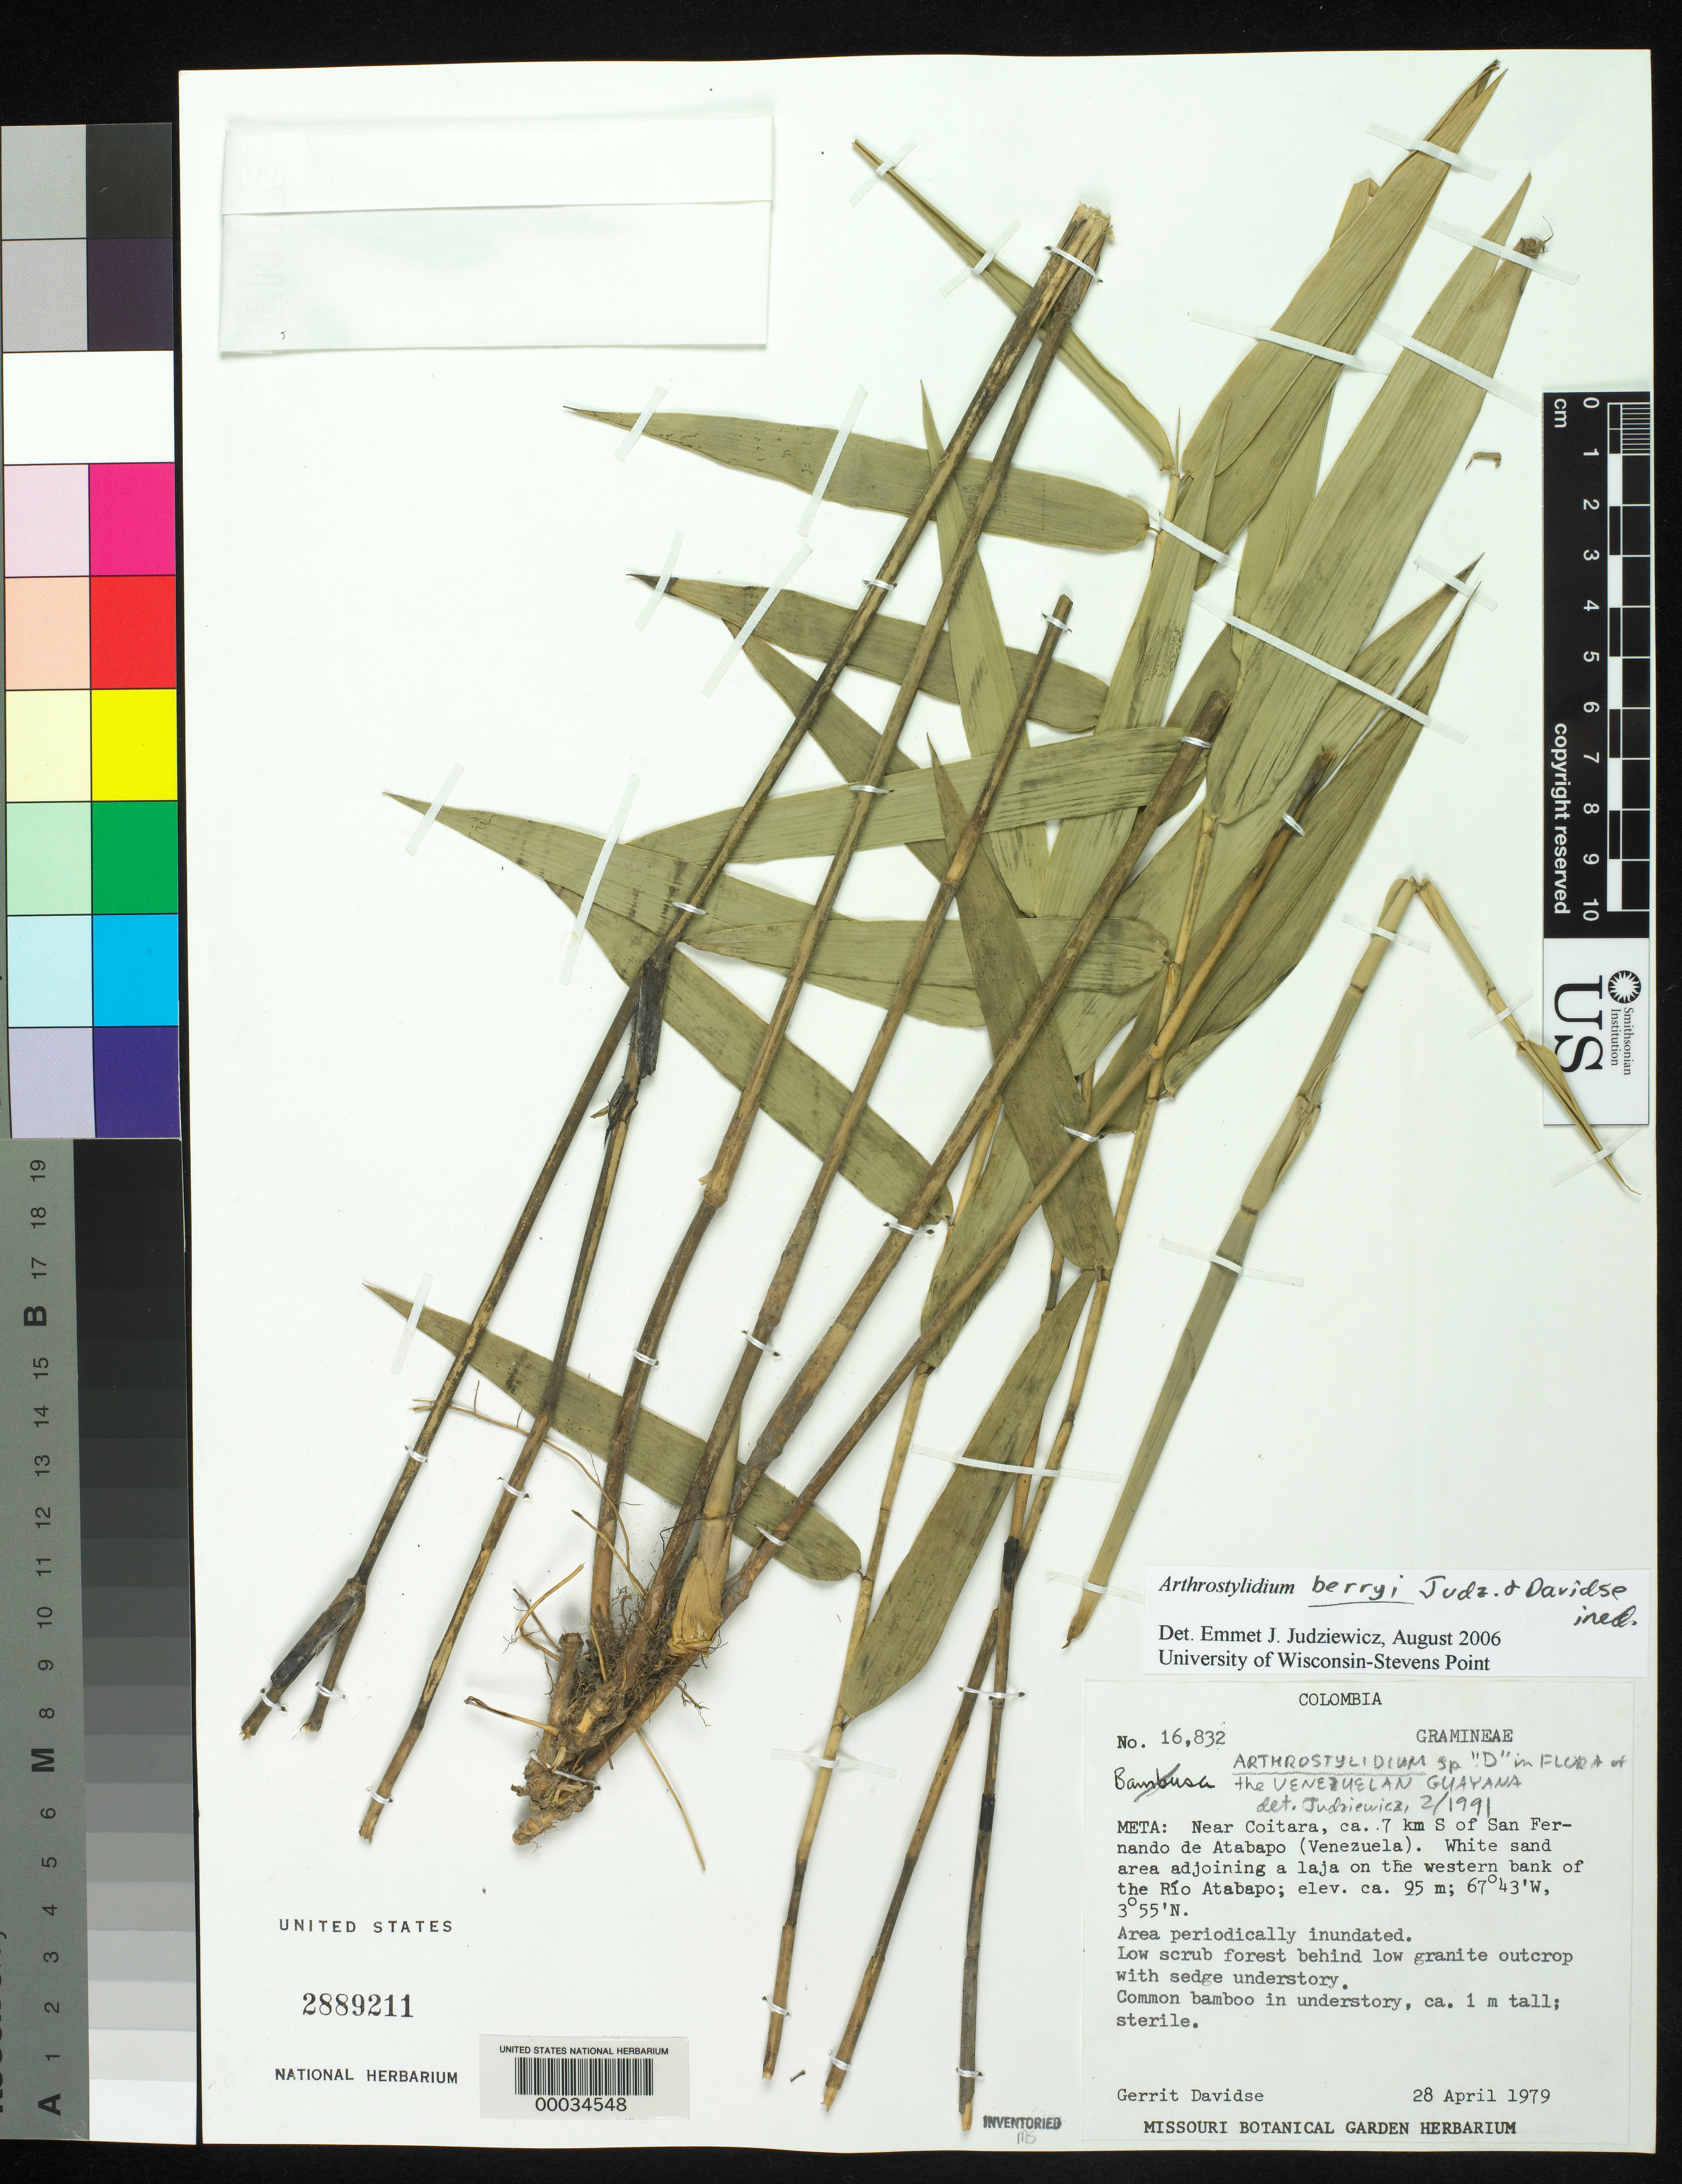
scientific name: unpublished name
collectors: G. Davidse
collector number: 16832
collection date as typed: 28 Apr 1979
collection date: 1979-04-28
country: Colombia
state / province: Meta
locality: Near Coitara, ca 7 km S of San Fernando de Atabapo (Venezuela); western bank of Rio Atabapo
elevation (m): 95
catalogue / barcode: US 2889211